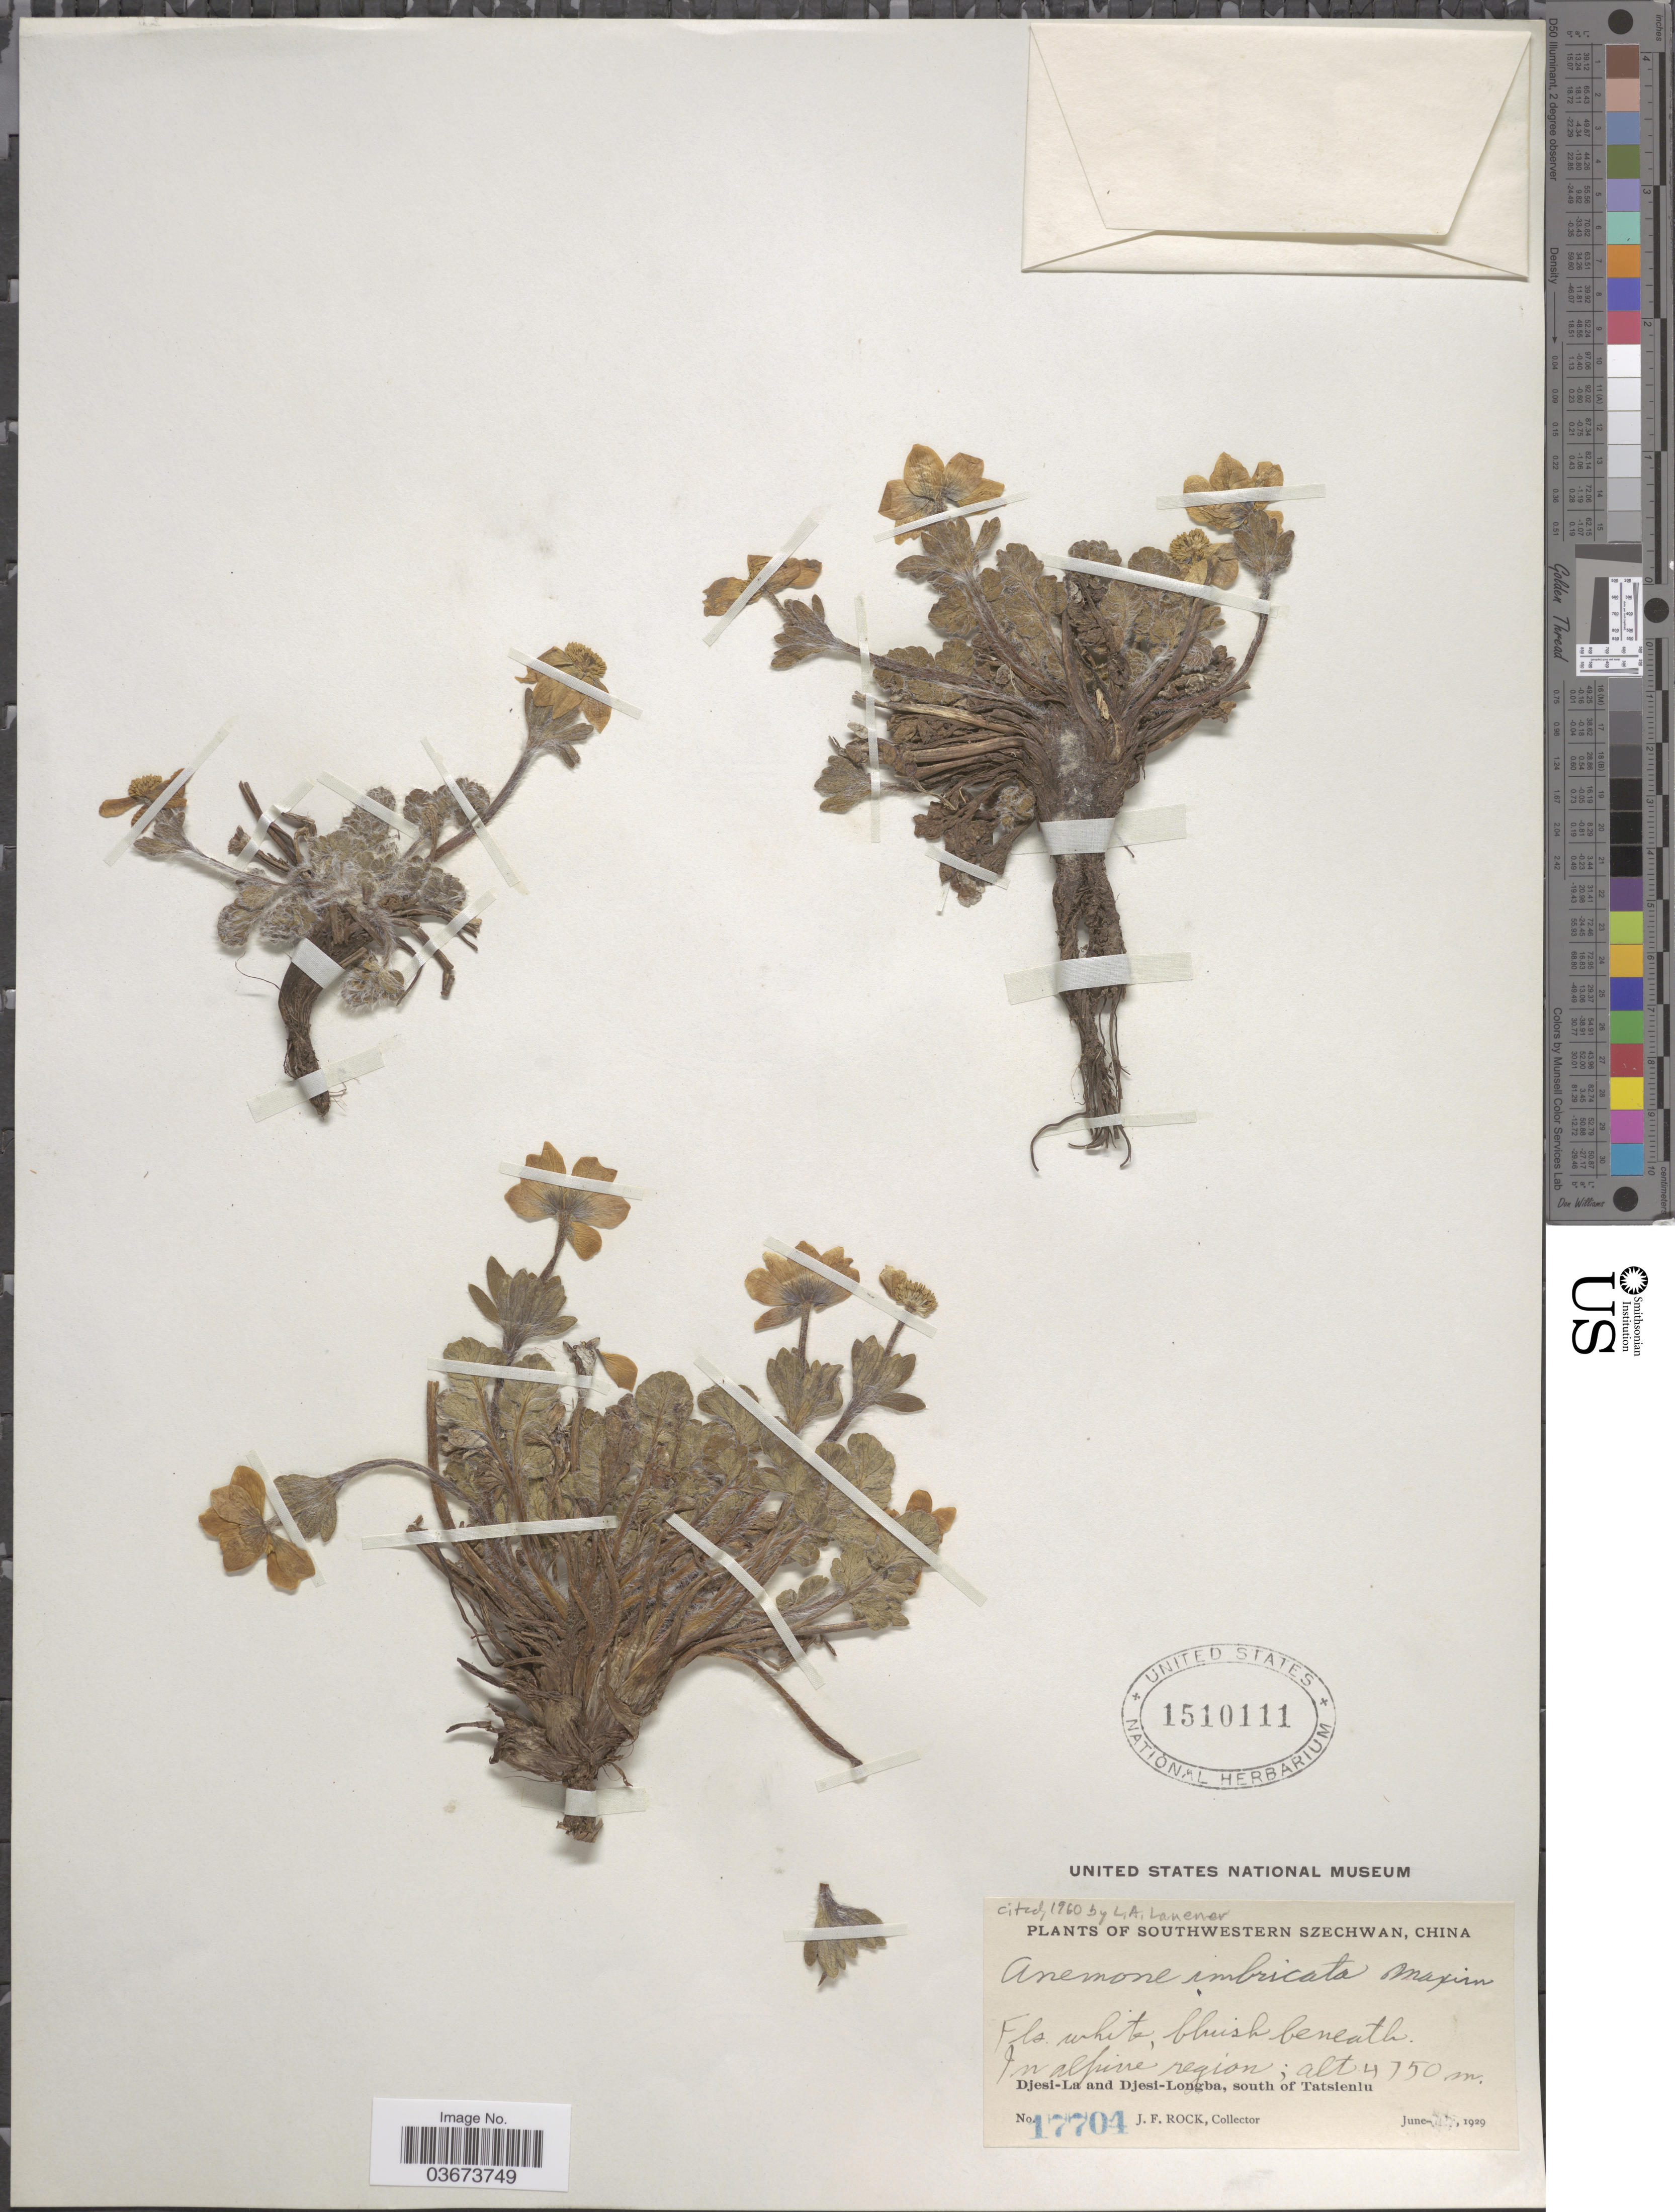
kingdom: Plantae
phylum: Tracheophyta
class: Magnoliopsida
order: Ranunculales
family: Ranunculaceae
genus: Anemone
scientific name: Anemone imbricata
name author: Maxim.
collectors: J. Rock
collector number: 17704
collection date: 1929-06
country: China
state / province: Sichuan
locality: Southwestern Szechwan. Djesi-La and Djesi-Longba, south of Tatsienlu.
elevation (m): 4750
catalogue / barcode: US 1510111